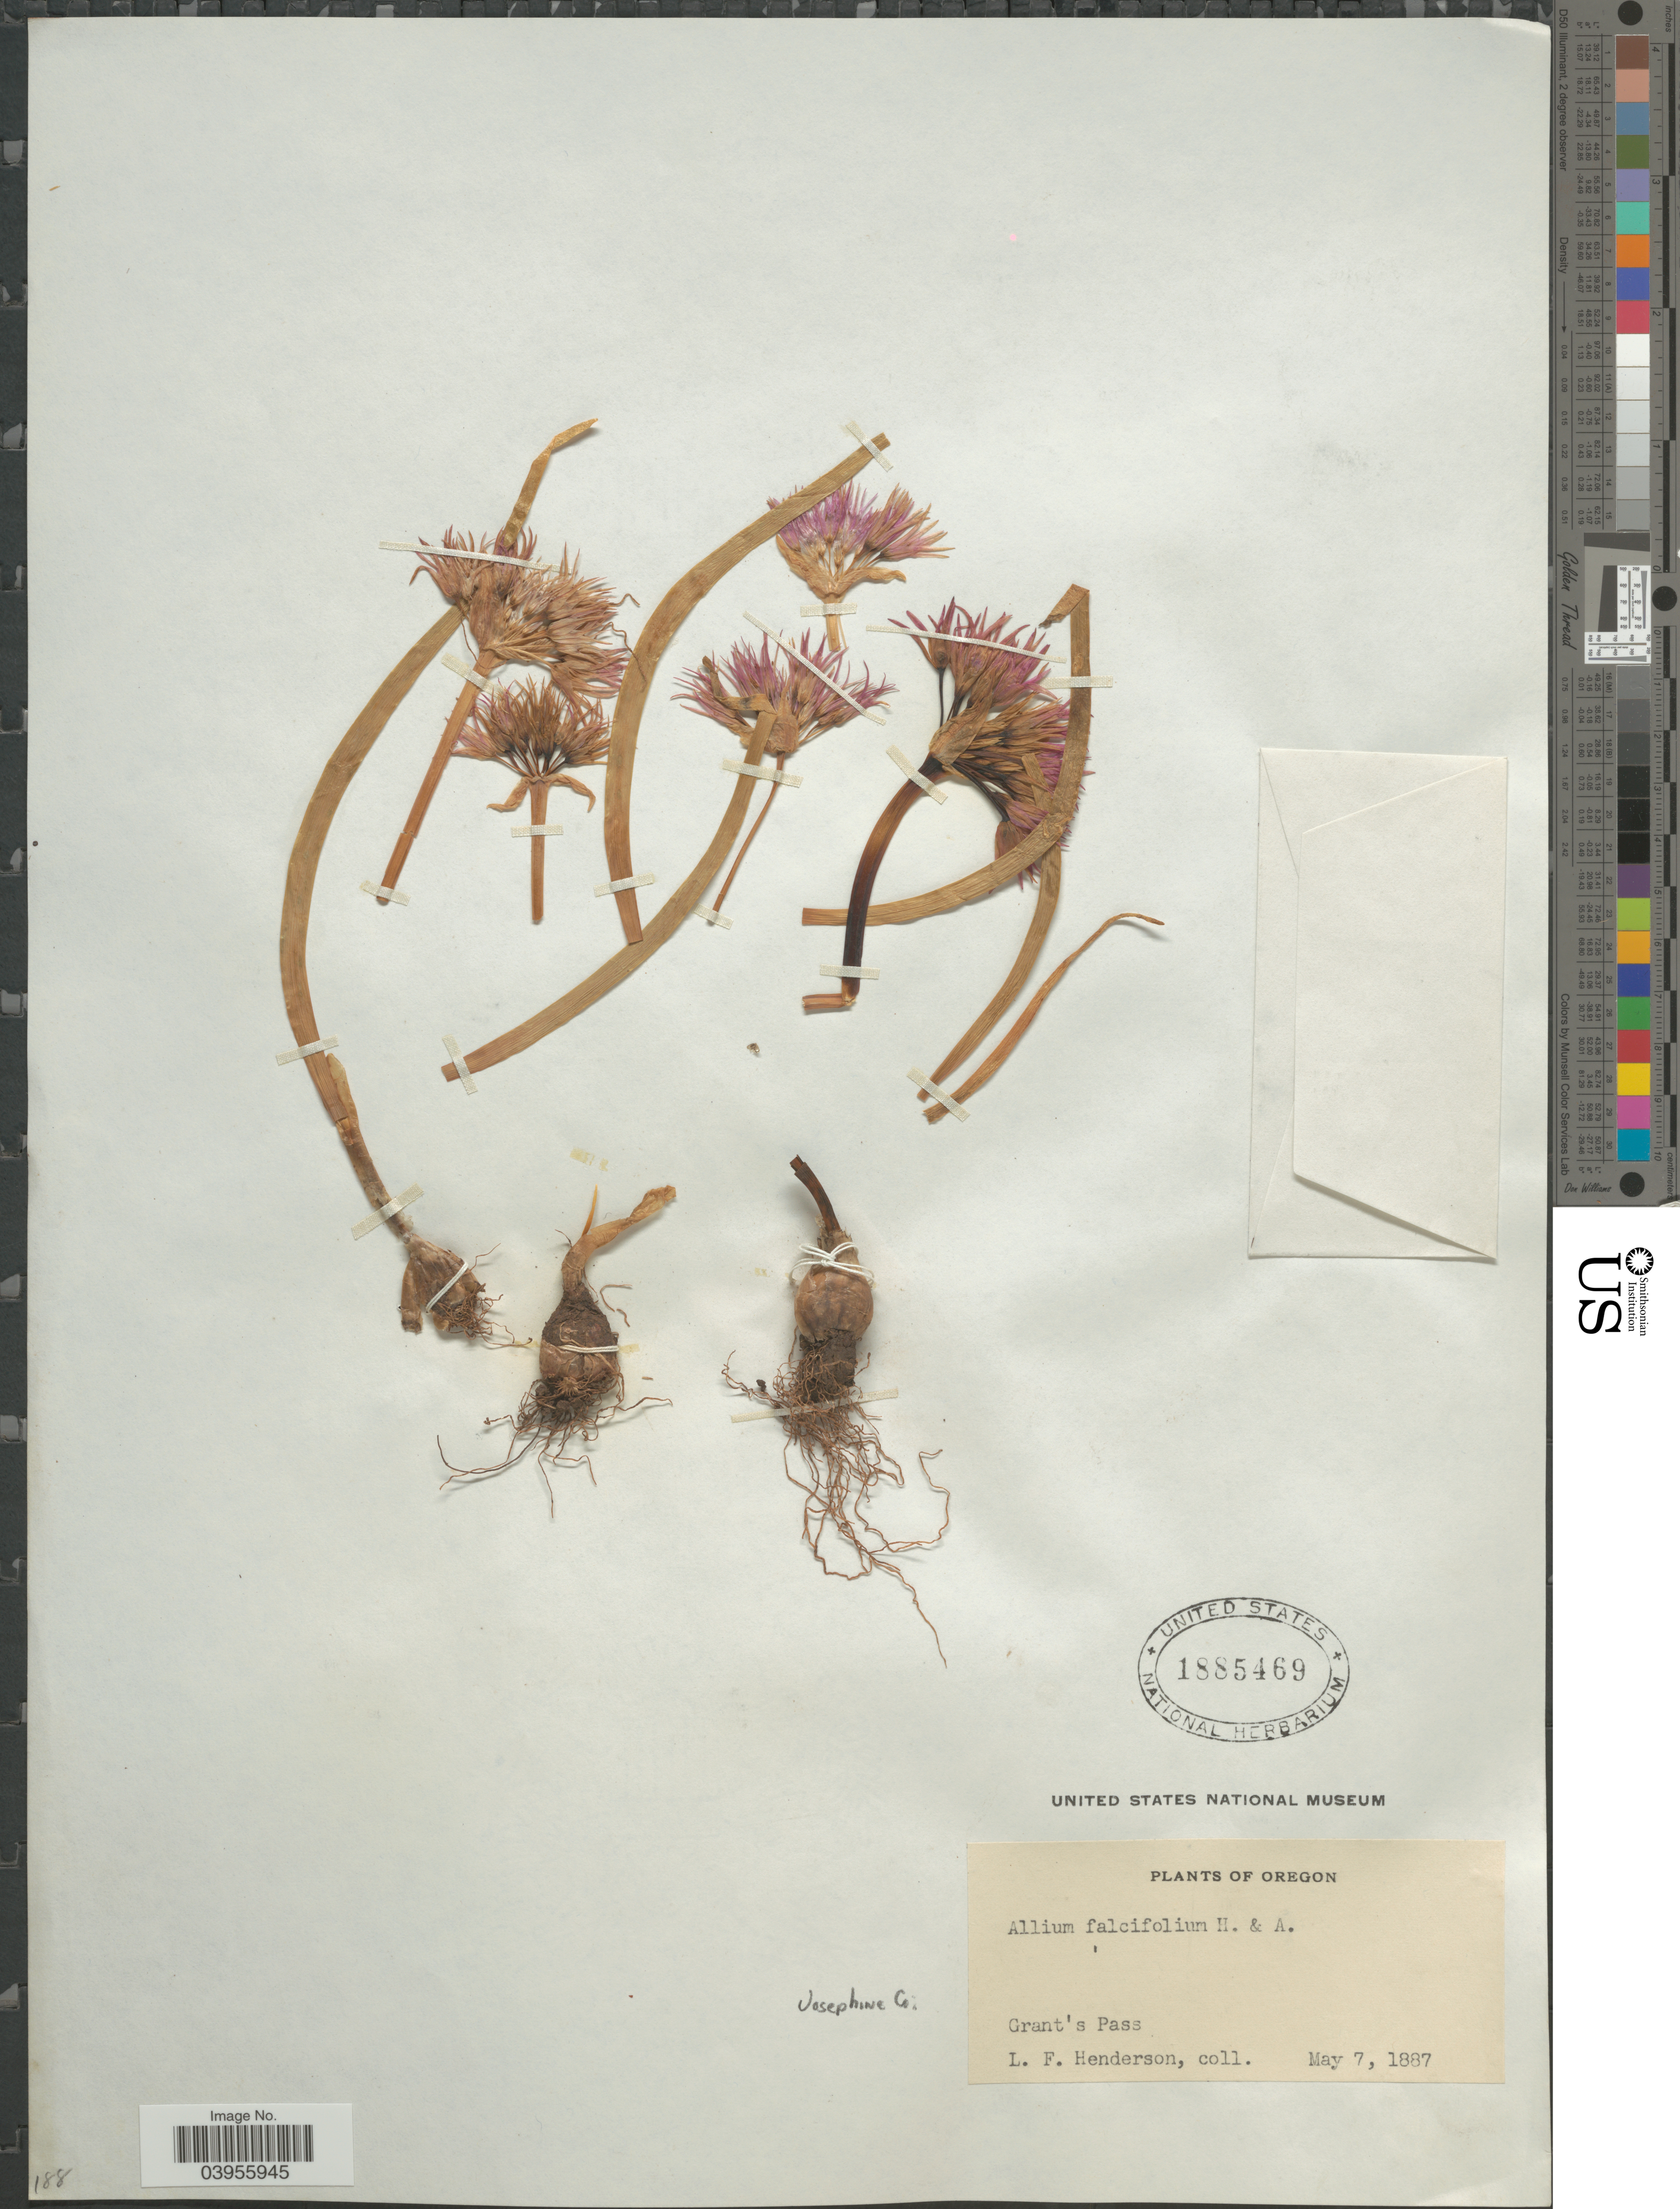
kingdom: Plantae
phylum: Tracheophyta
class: Liliopsida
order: Asparagales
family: Amaryllidaceae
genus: Allium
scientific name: Allium falcifolium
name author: Hook. & Arn.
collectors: L. Henderson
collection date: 1887-05-07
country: United States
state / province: Oregon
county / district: Josephine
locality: Grant's Pass. Josephine Co.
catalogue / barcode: US 1885469